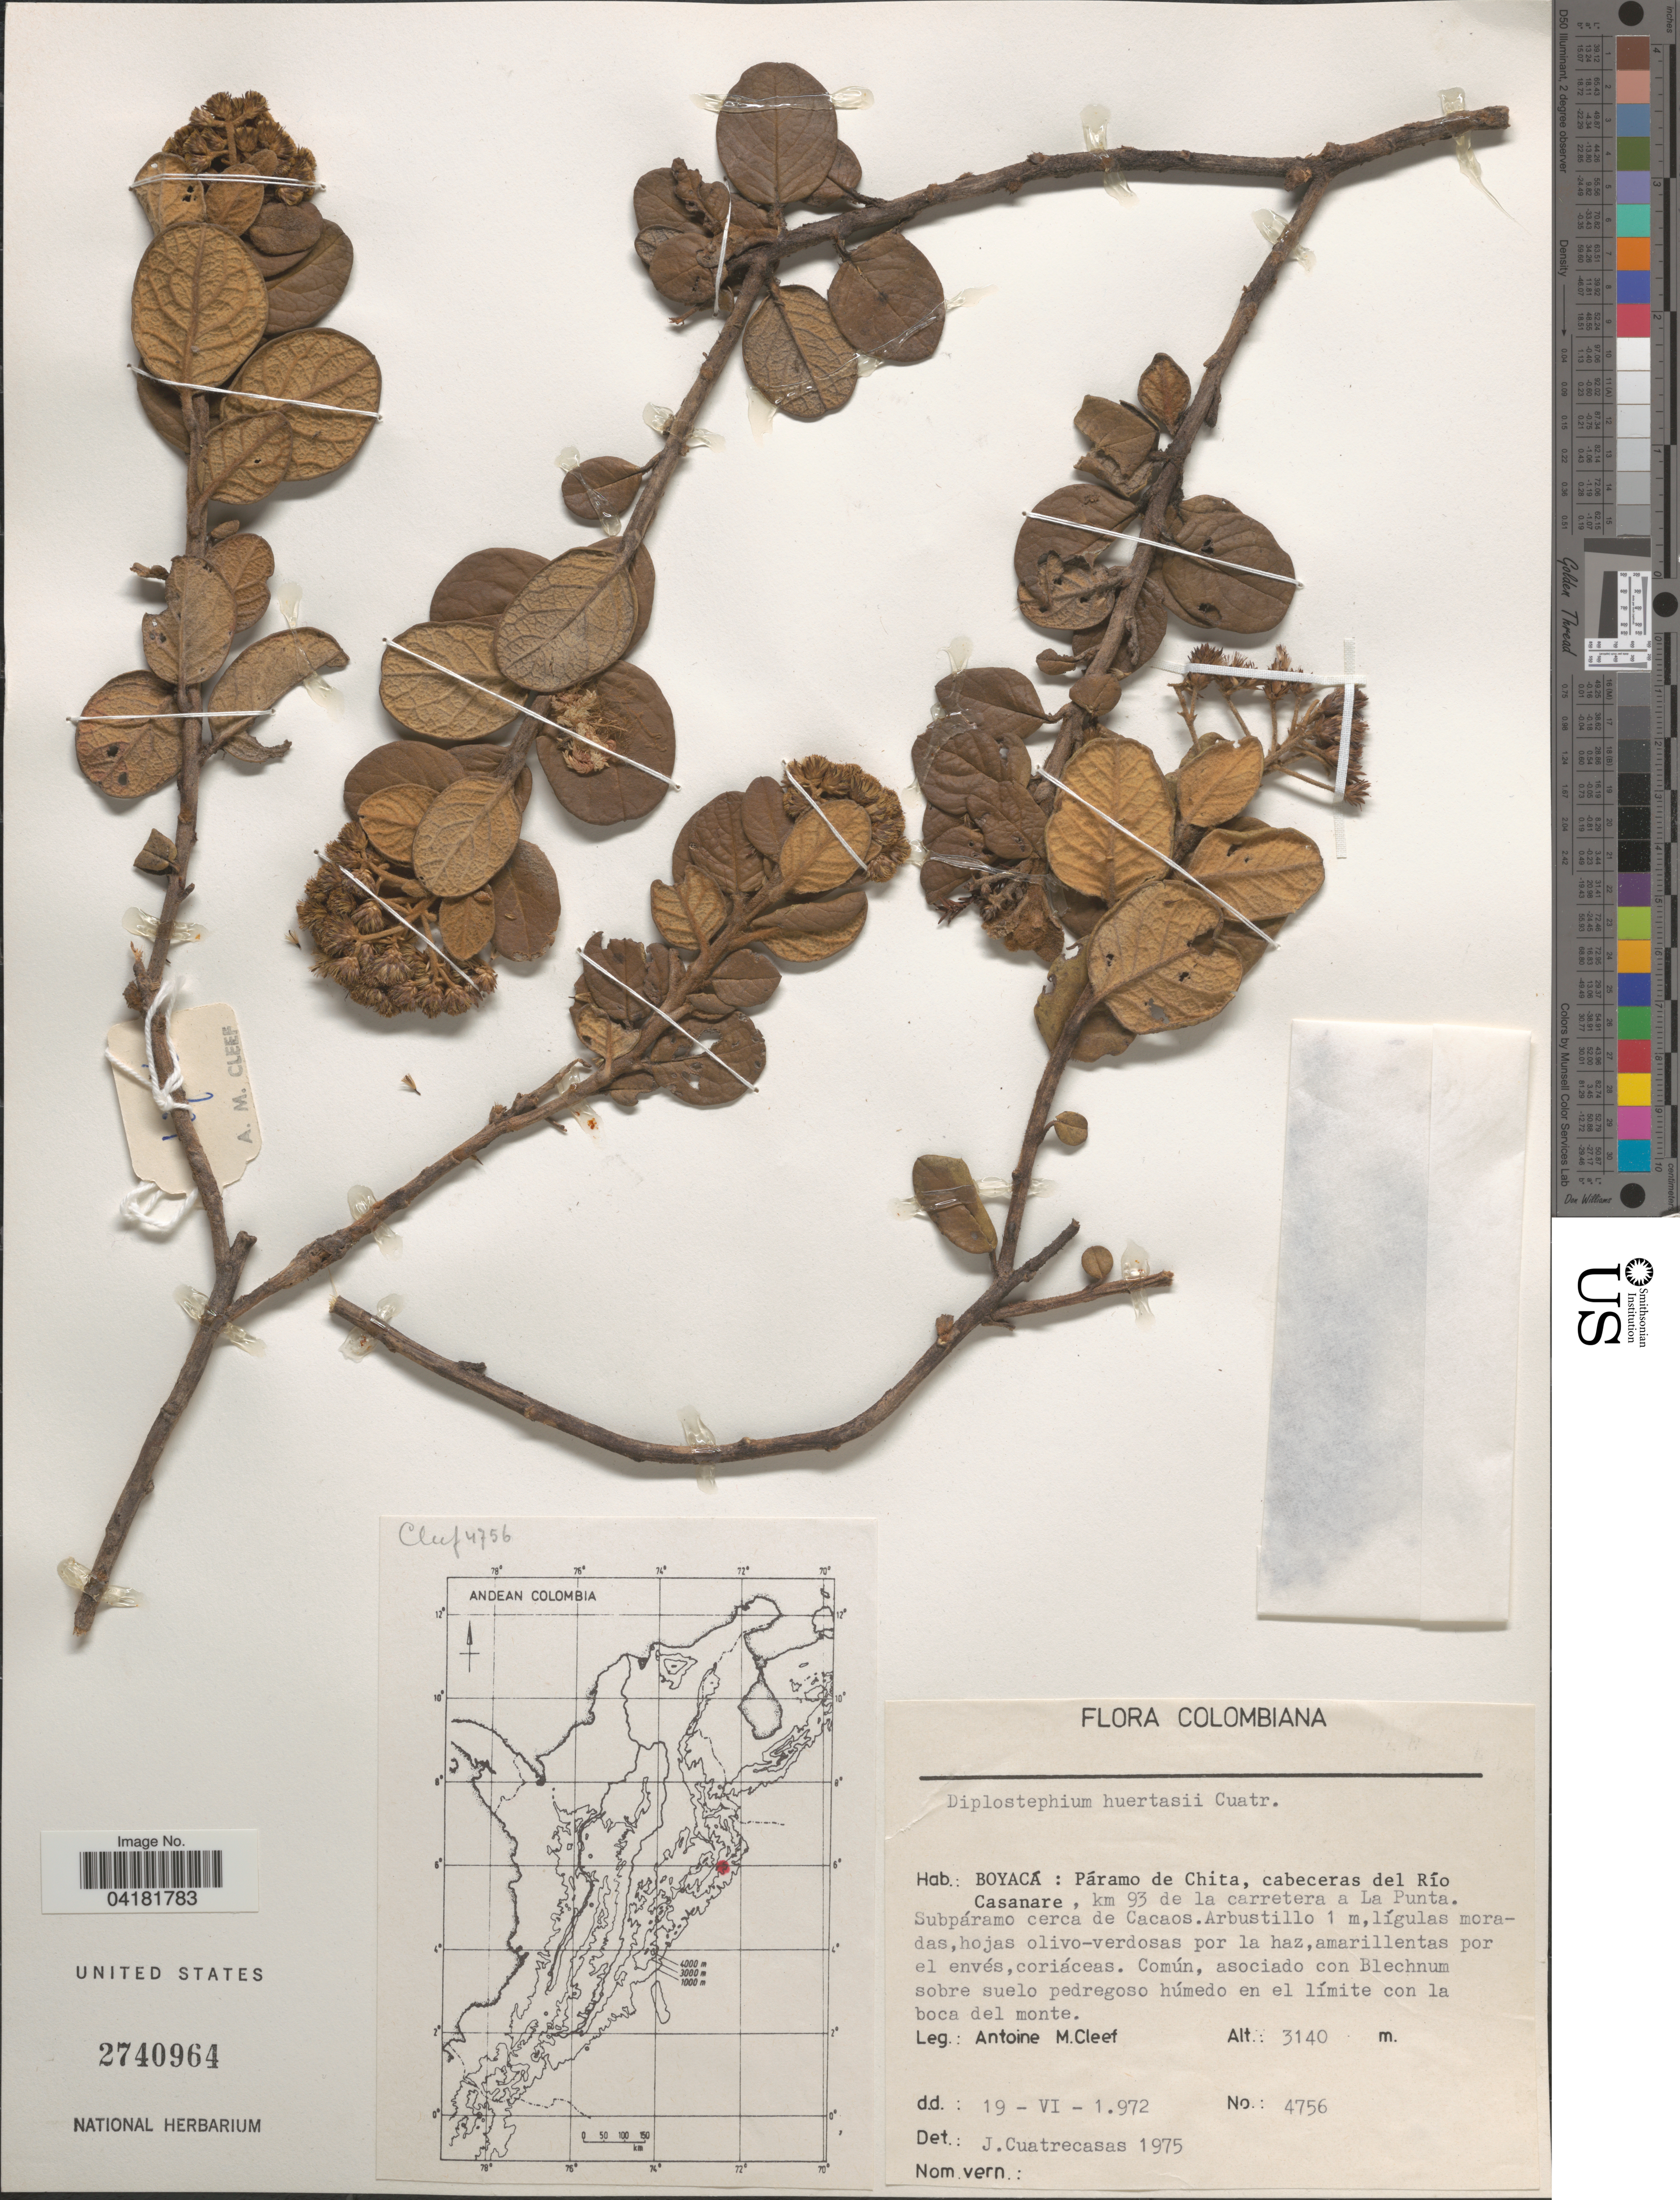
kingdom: Plantae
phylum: Tracheophyta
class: Magnoliopsida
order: Asterales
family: Asteraceae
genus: Linochilus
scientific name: Linochilus huertasii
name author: (Cuatrec.) Saldivia & O.M. Vargas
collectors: A. M. Cleef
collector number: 4756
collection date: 1972-06-19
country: Colombia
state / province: Boyacá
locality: Colombiana. Páramo de Chita, cabeceras del Río Casanare, km 93 de la carretera a La Punta. Subpáramo cerca de Cacaos.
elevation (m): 3140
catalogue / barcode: US 2740964